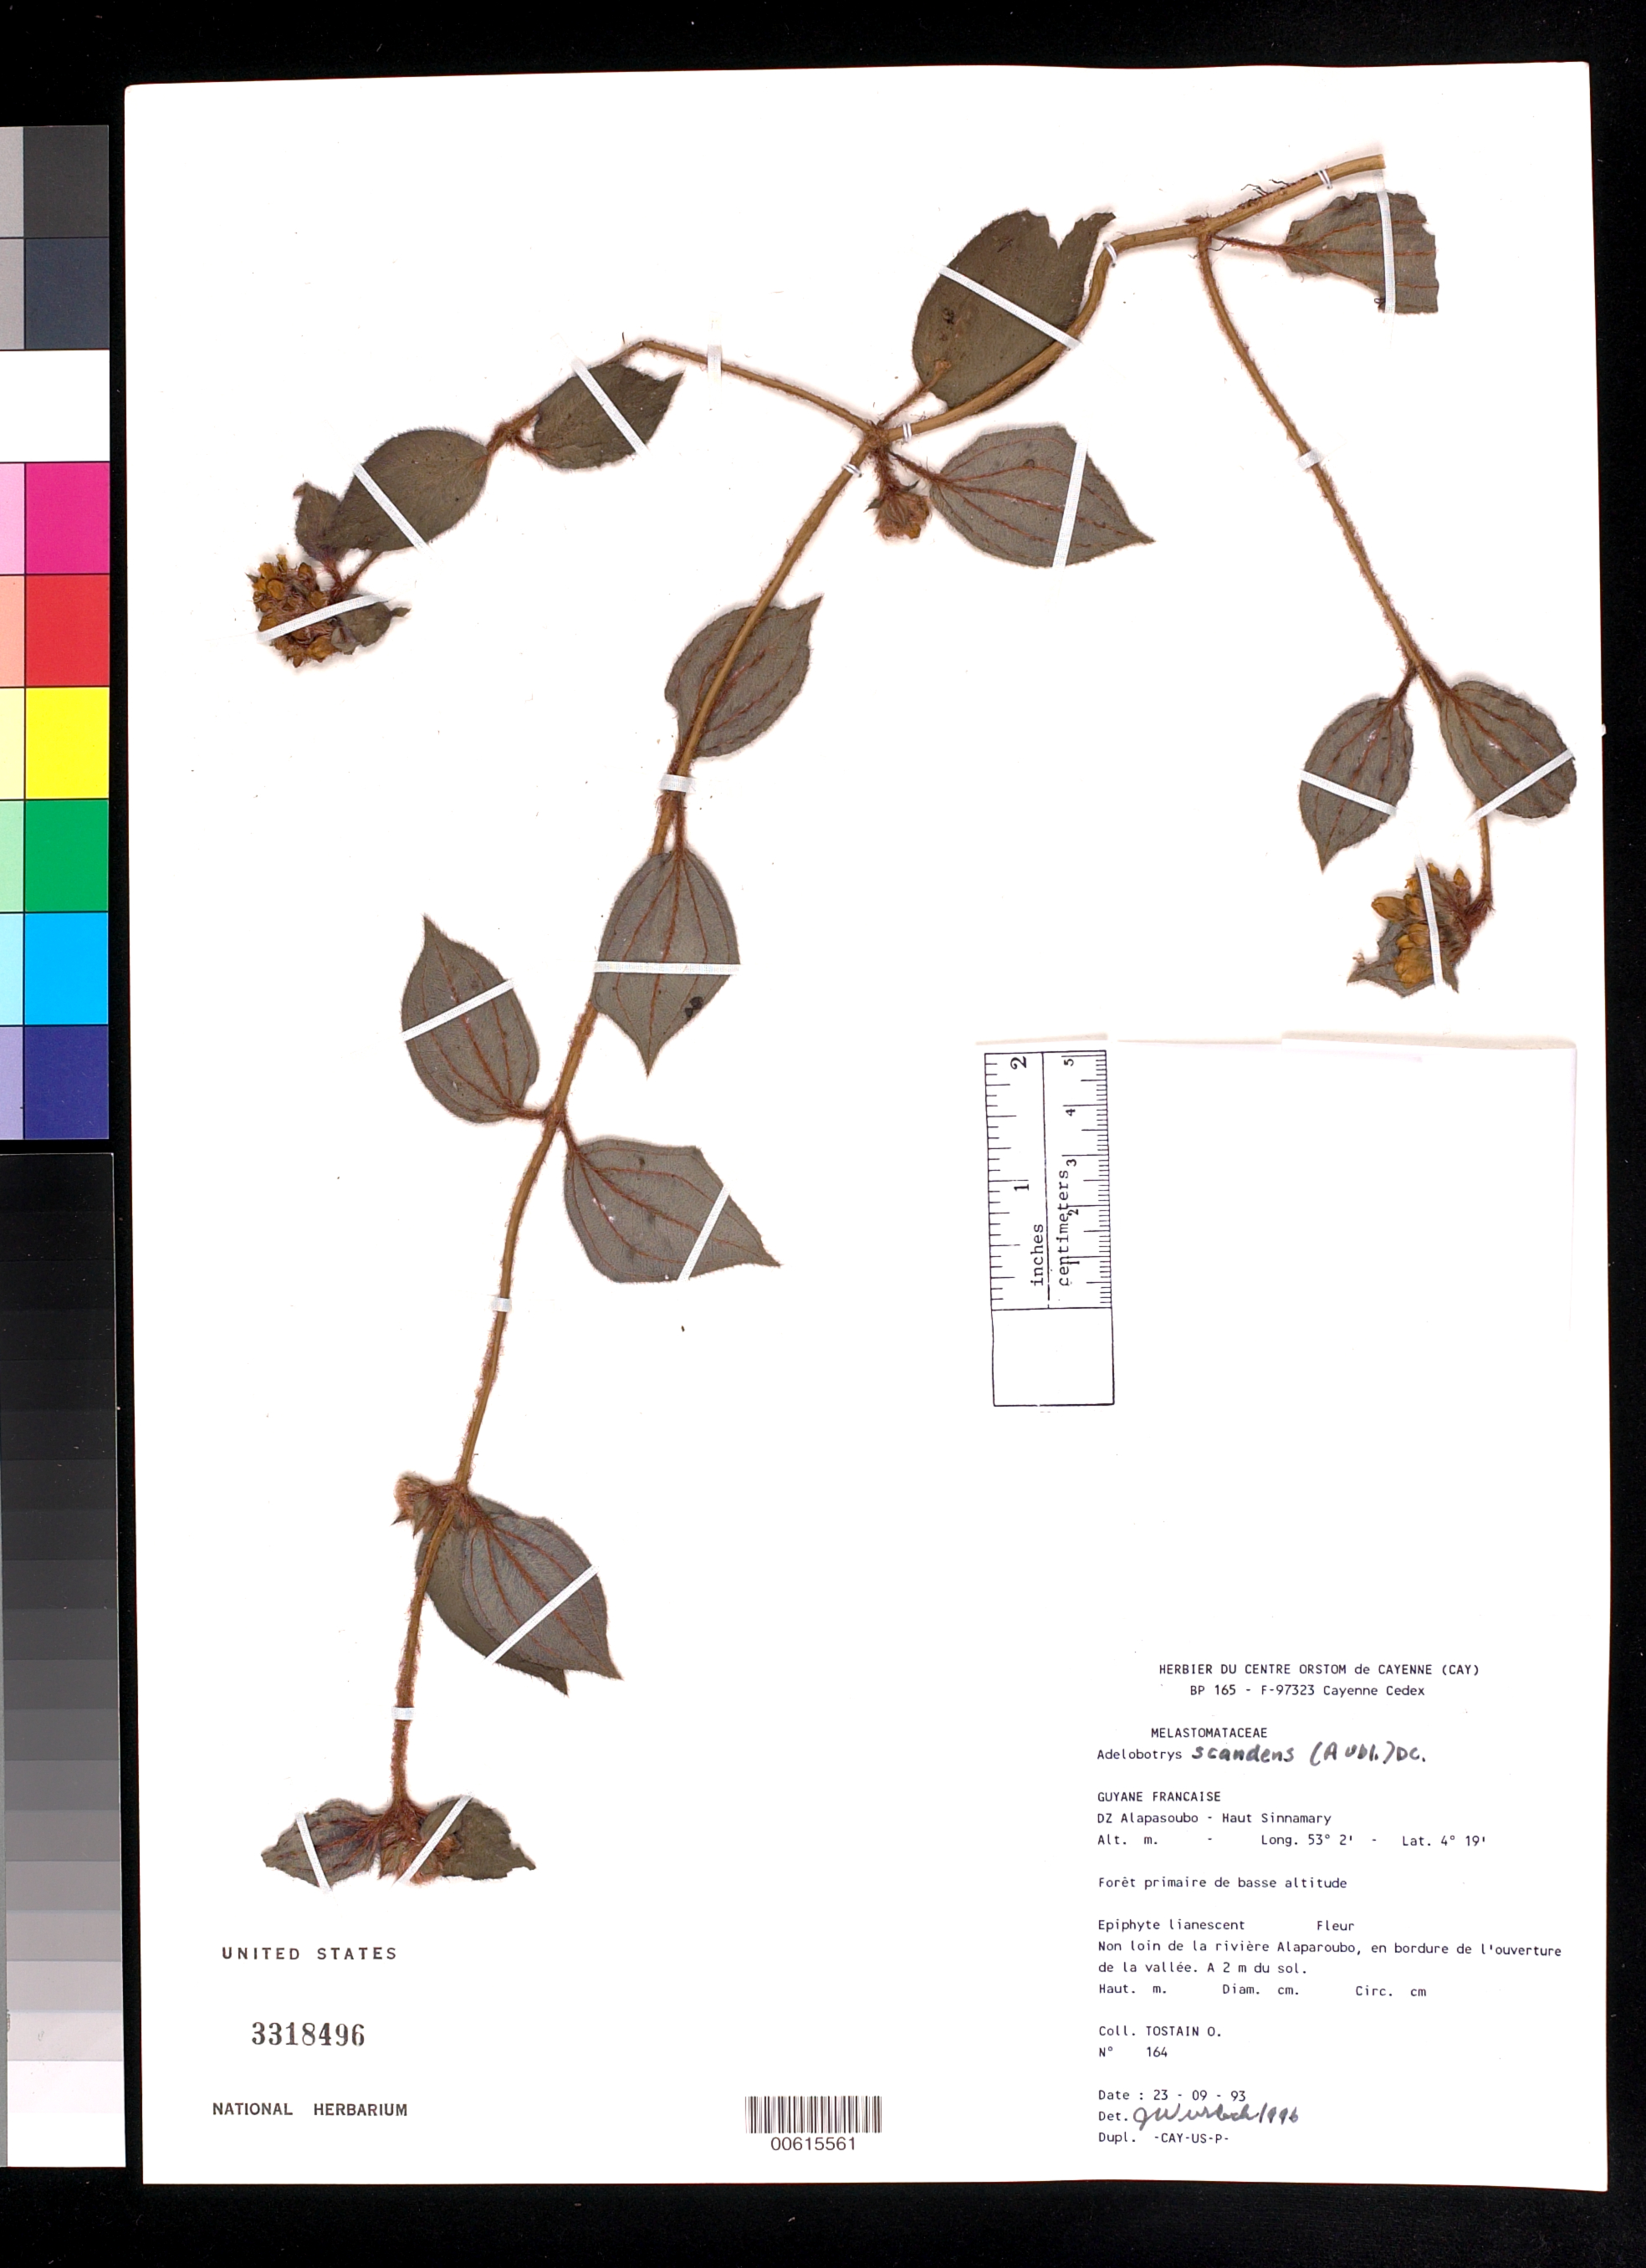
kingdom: Plantae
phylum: Tracheophyta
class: Magnoliopsida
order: Myrtales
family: Melastomataceae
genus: Adelobotrys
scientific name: Adelobotrys scandens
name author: (Aubl.) DC.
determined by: Wurdack, John J., (US), US (UNITED STATES)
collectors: O. Tostain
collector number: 164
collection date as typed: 23-Sep-93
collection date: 1993-09-23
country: French Guiana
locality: DZ Alapasoubo, Haut Sinnamary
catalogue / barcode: US 3318496